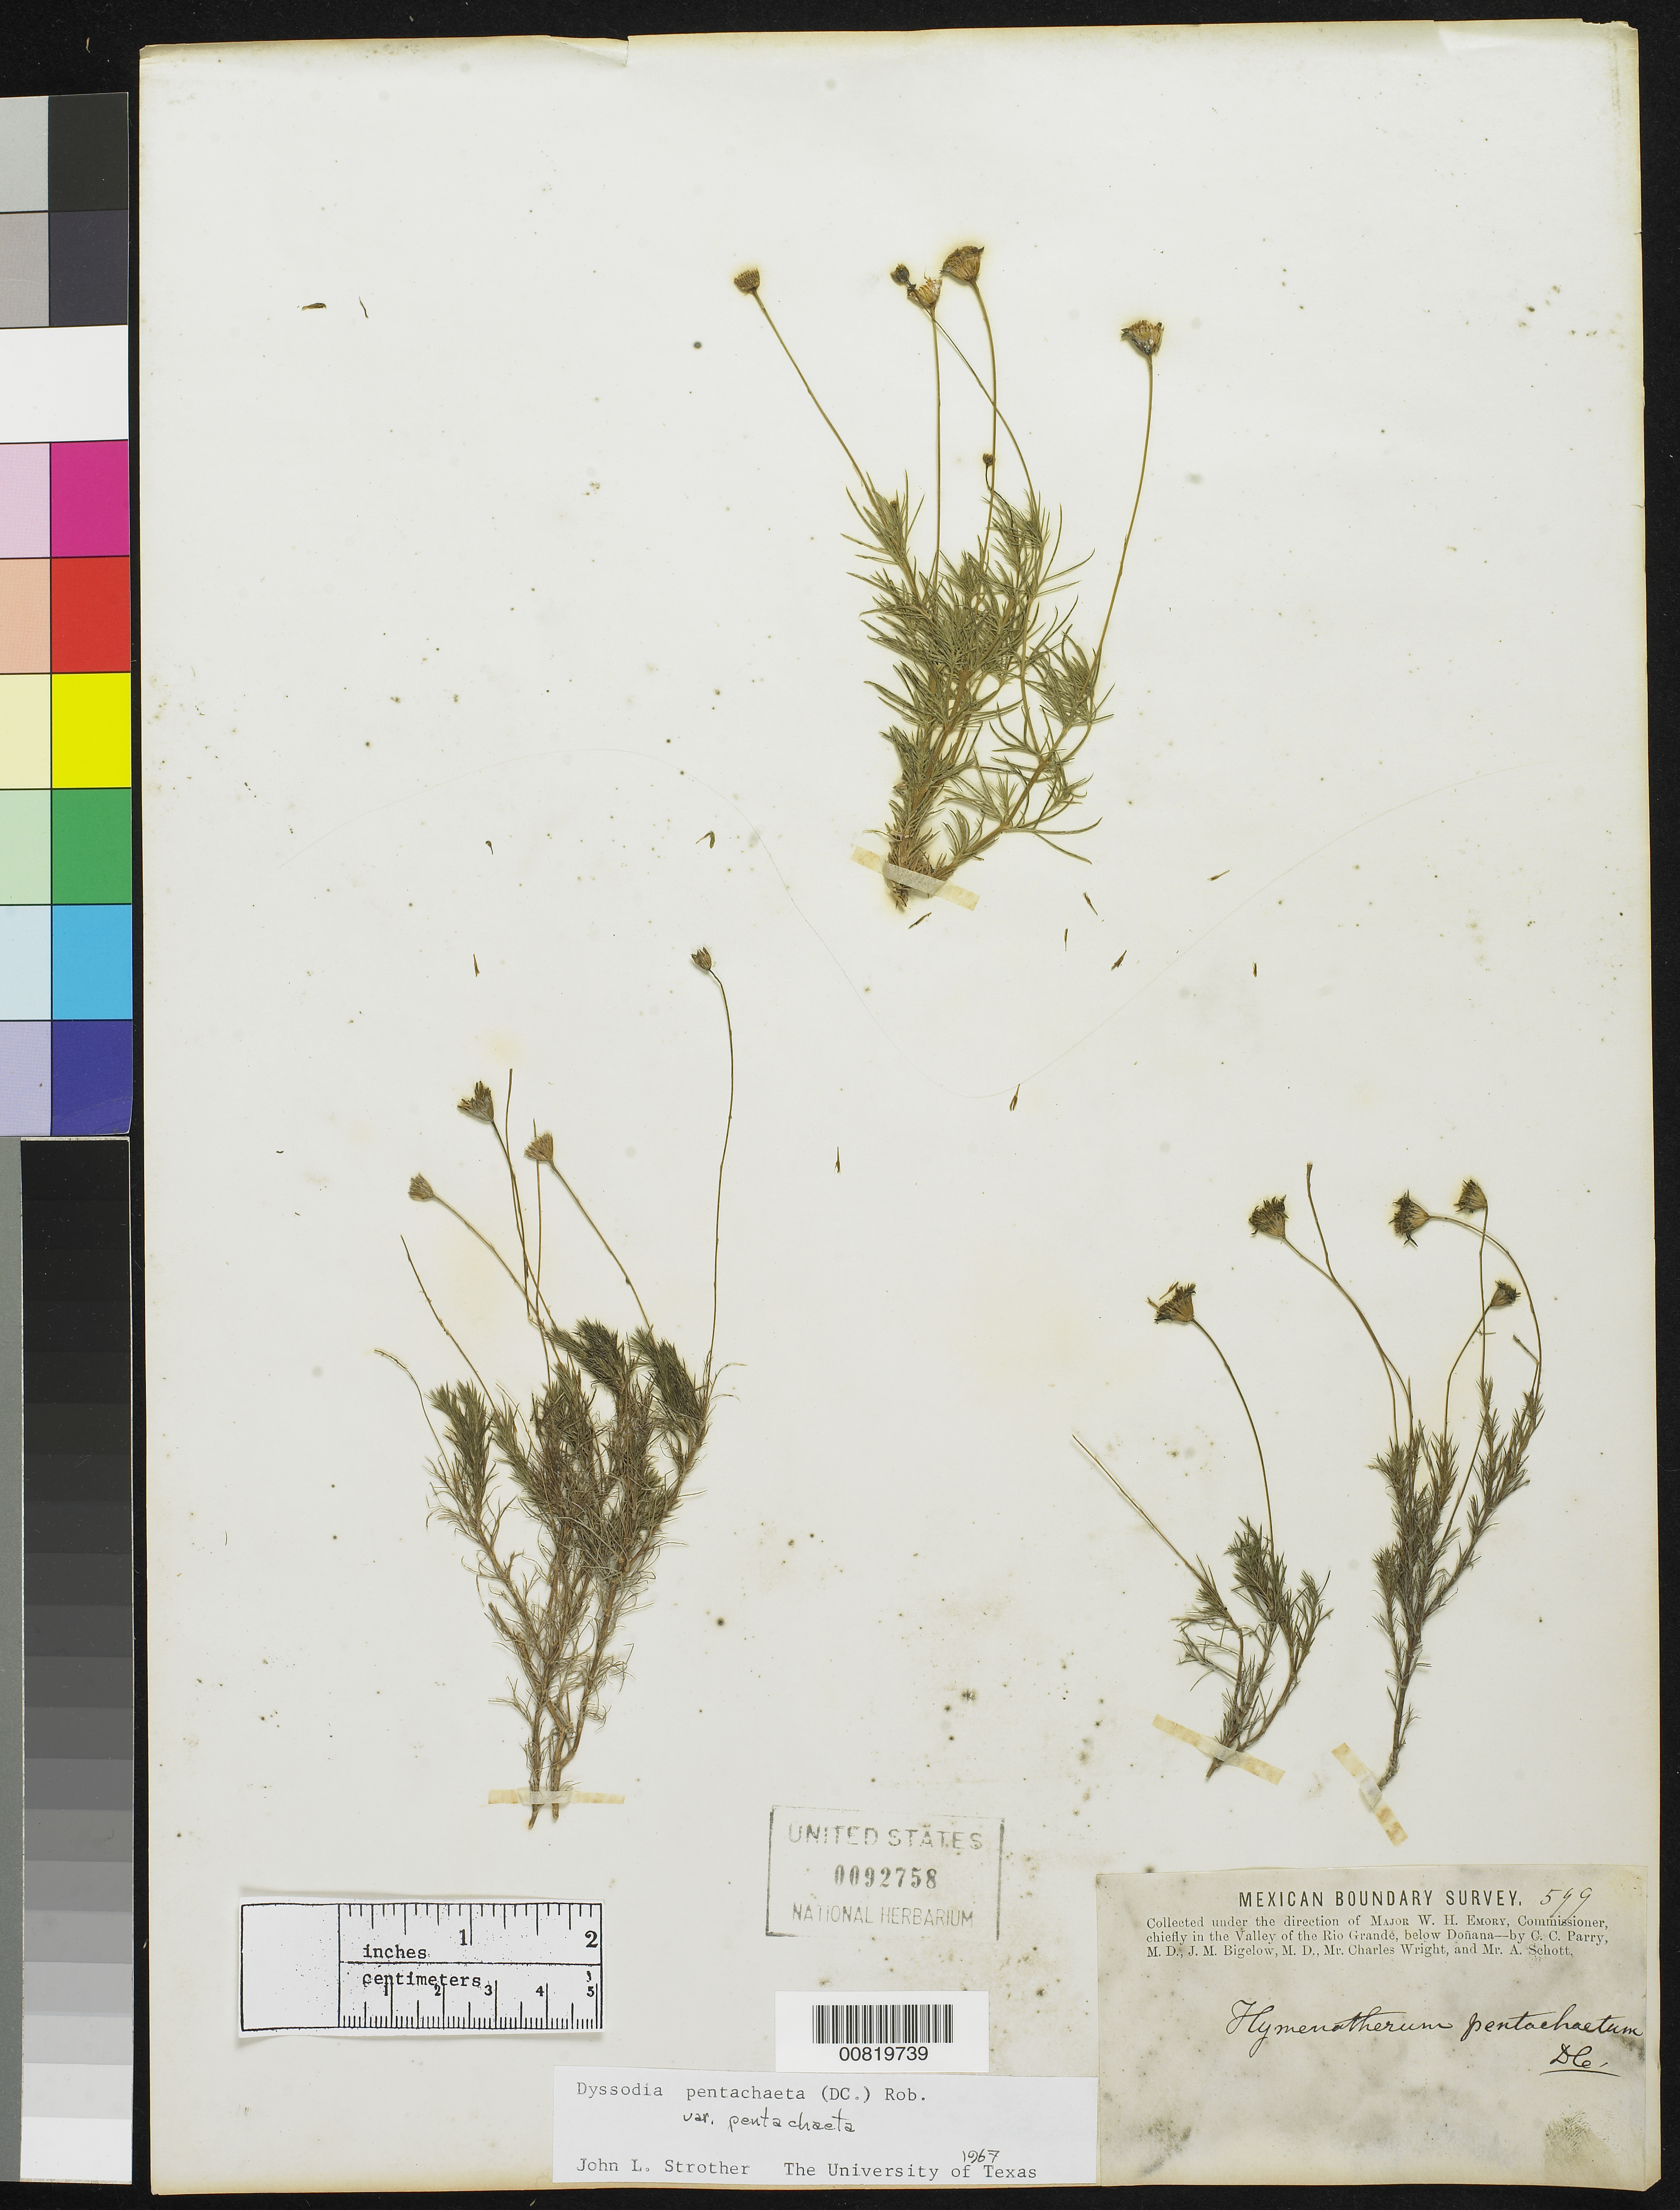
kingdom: Plantae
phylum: Tracheophyta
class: Magnoliopsida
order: Asterales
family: Asteraceae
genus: Thymophylla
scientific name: Thymophylla micropoides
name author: (DC.) Strother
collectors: C. C. Parry, J. M. Bigelow, C. Wright & A. C. V. Schott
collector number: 599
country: United States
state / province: New Mexico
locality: Valley of the Rio Grande, below Doñana, New Mexico.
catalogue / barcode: US 92758